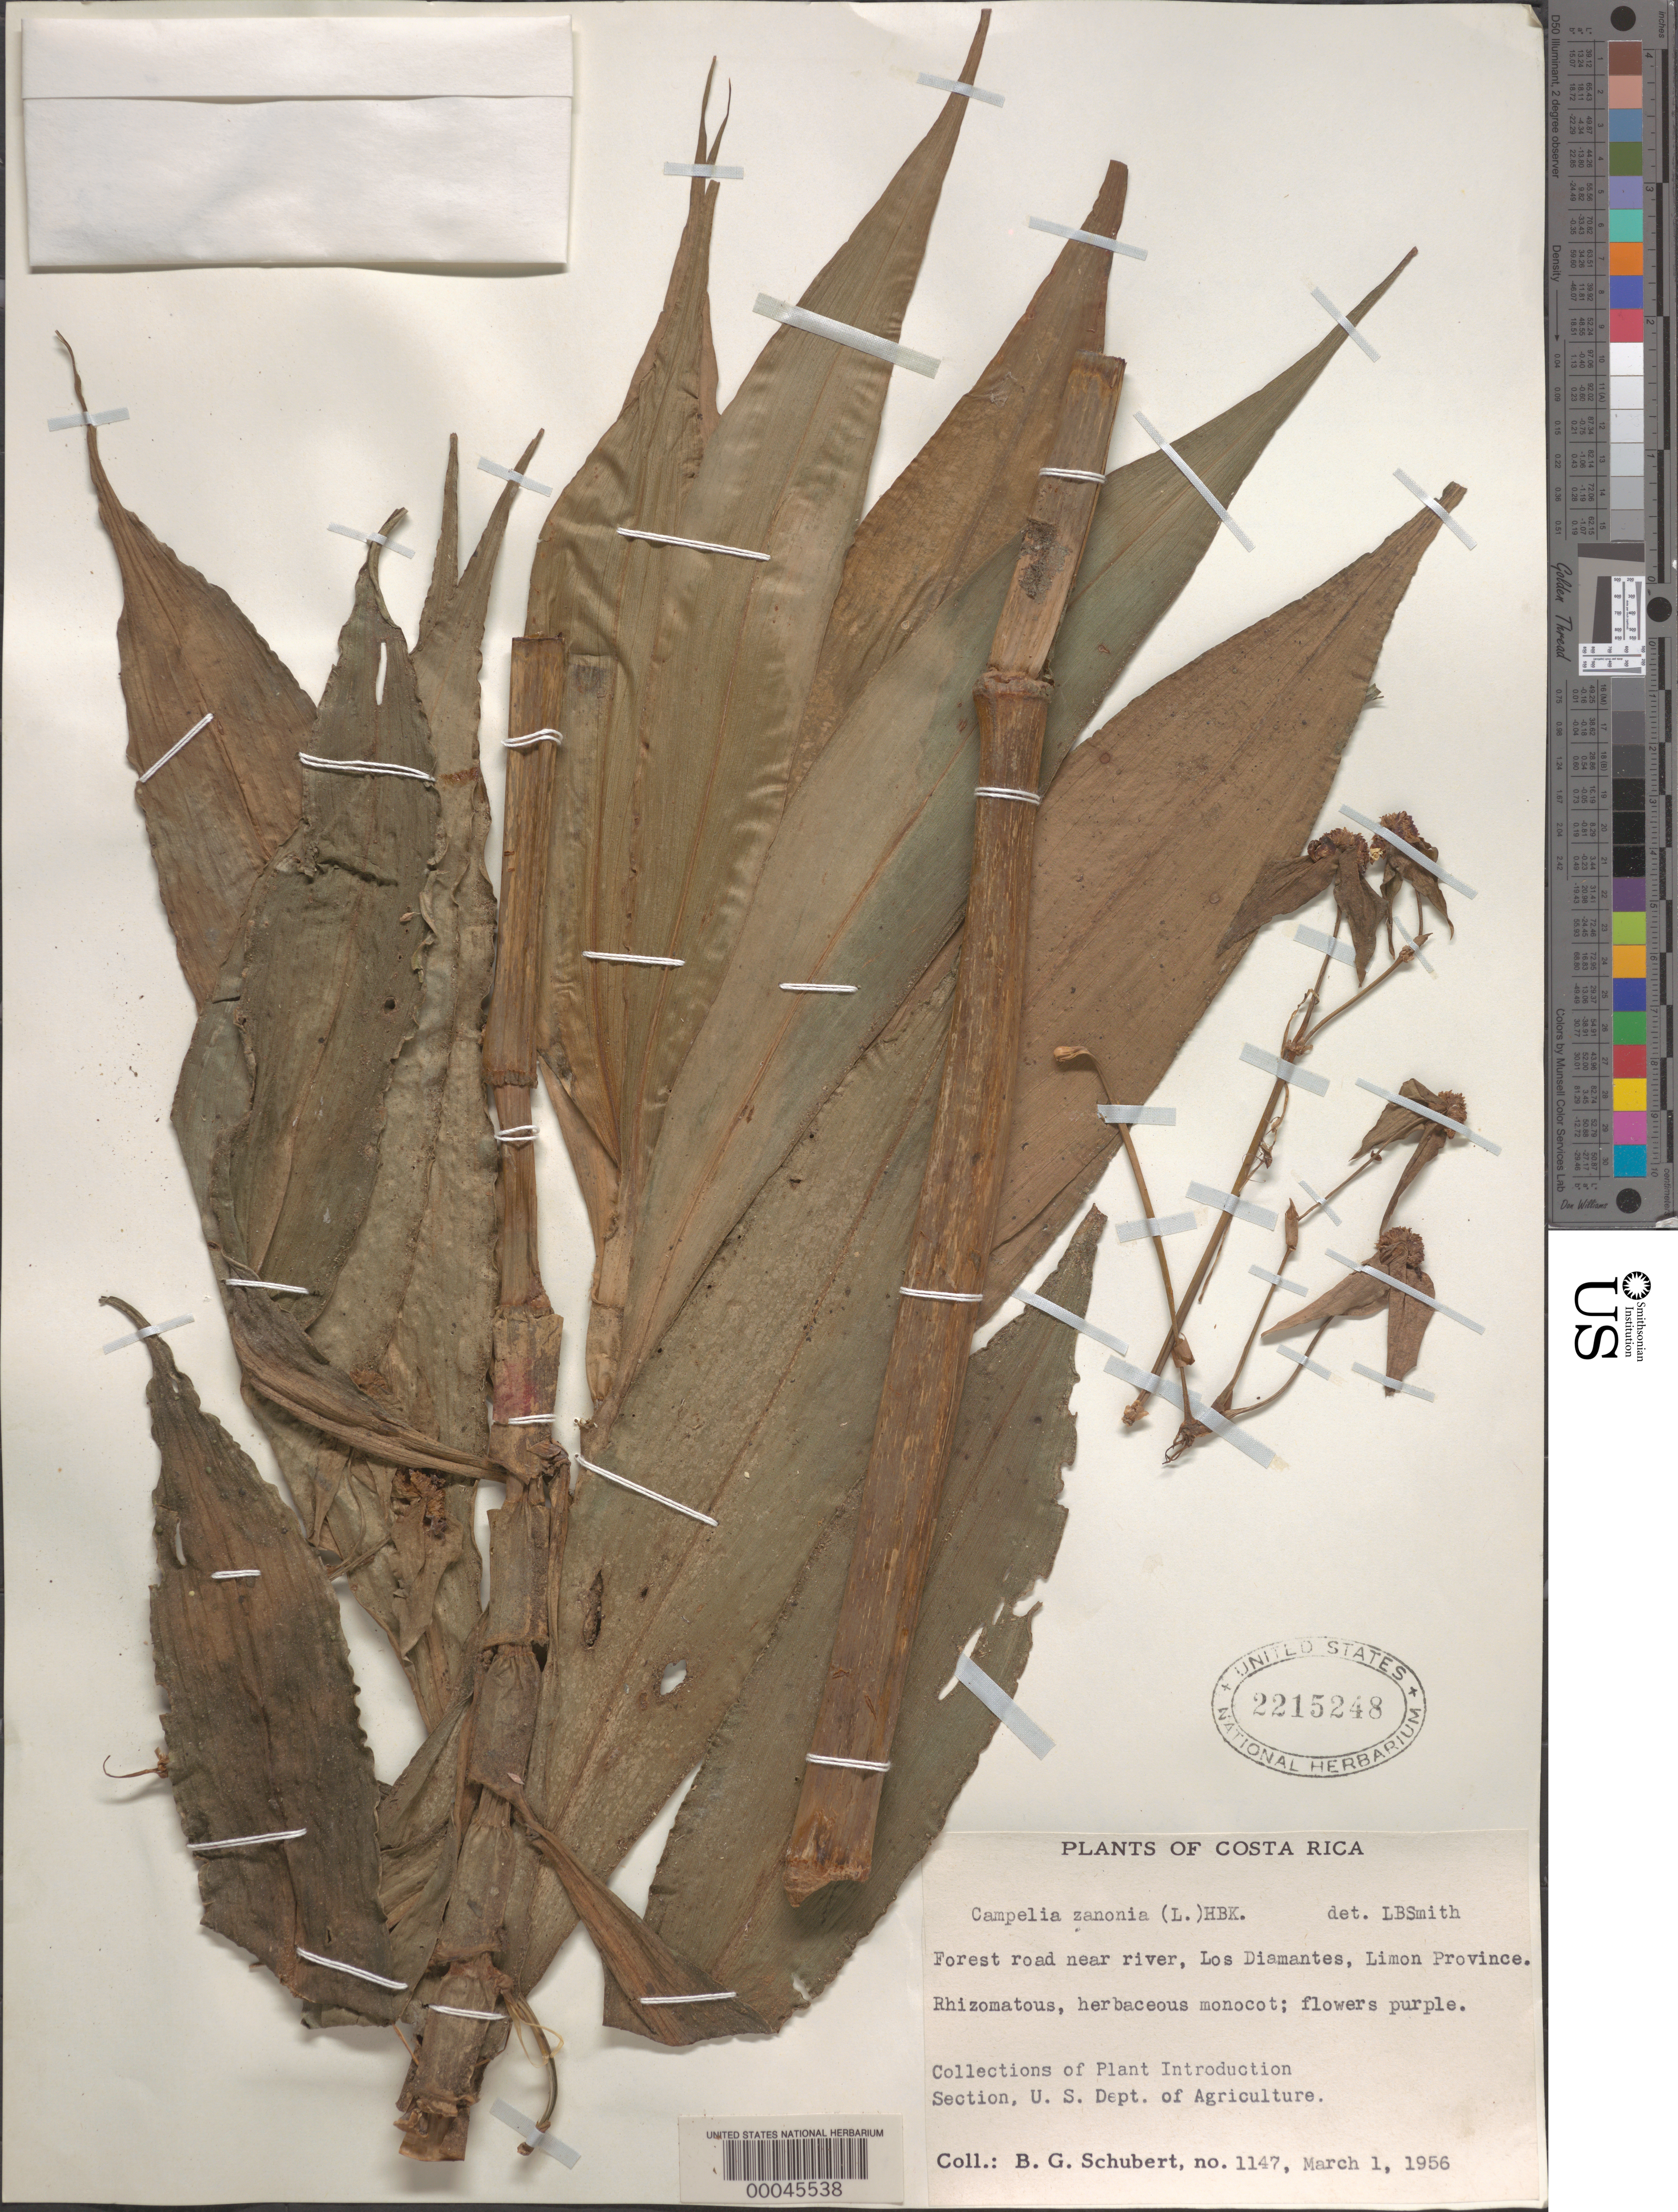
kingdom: Plantae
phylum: Tracheophyta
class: Liliopsida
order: Commelinales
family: Commelinaceae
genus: Tradescantia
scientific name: Tradescantia zanonia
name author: (L.) Sw.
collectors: B. Schubert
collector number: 1147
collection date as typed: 01 Mar 1956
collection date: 1956-03-01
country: Costa Rica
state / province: Limón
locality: Los diamantes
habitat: Roadside forest, near river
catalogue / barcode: US 2215248